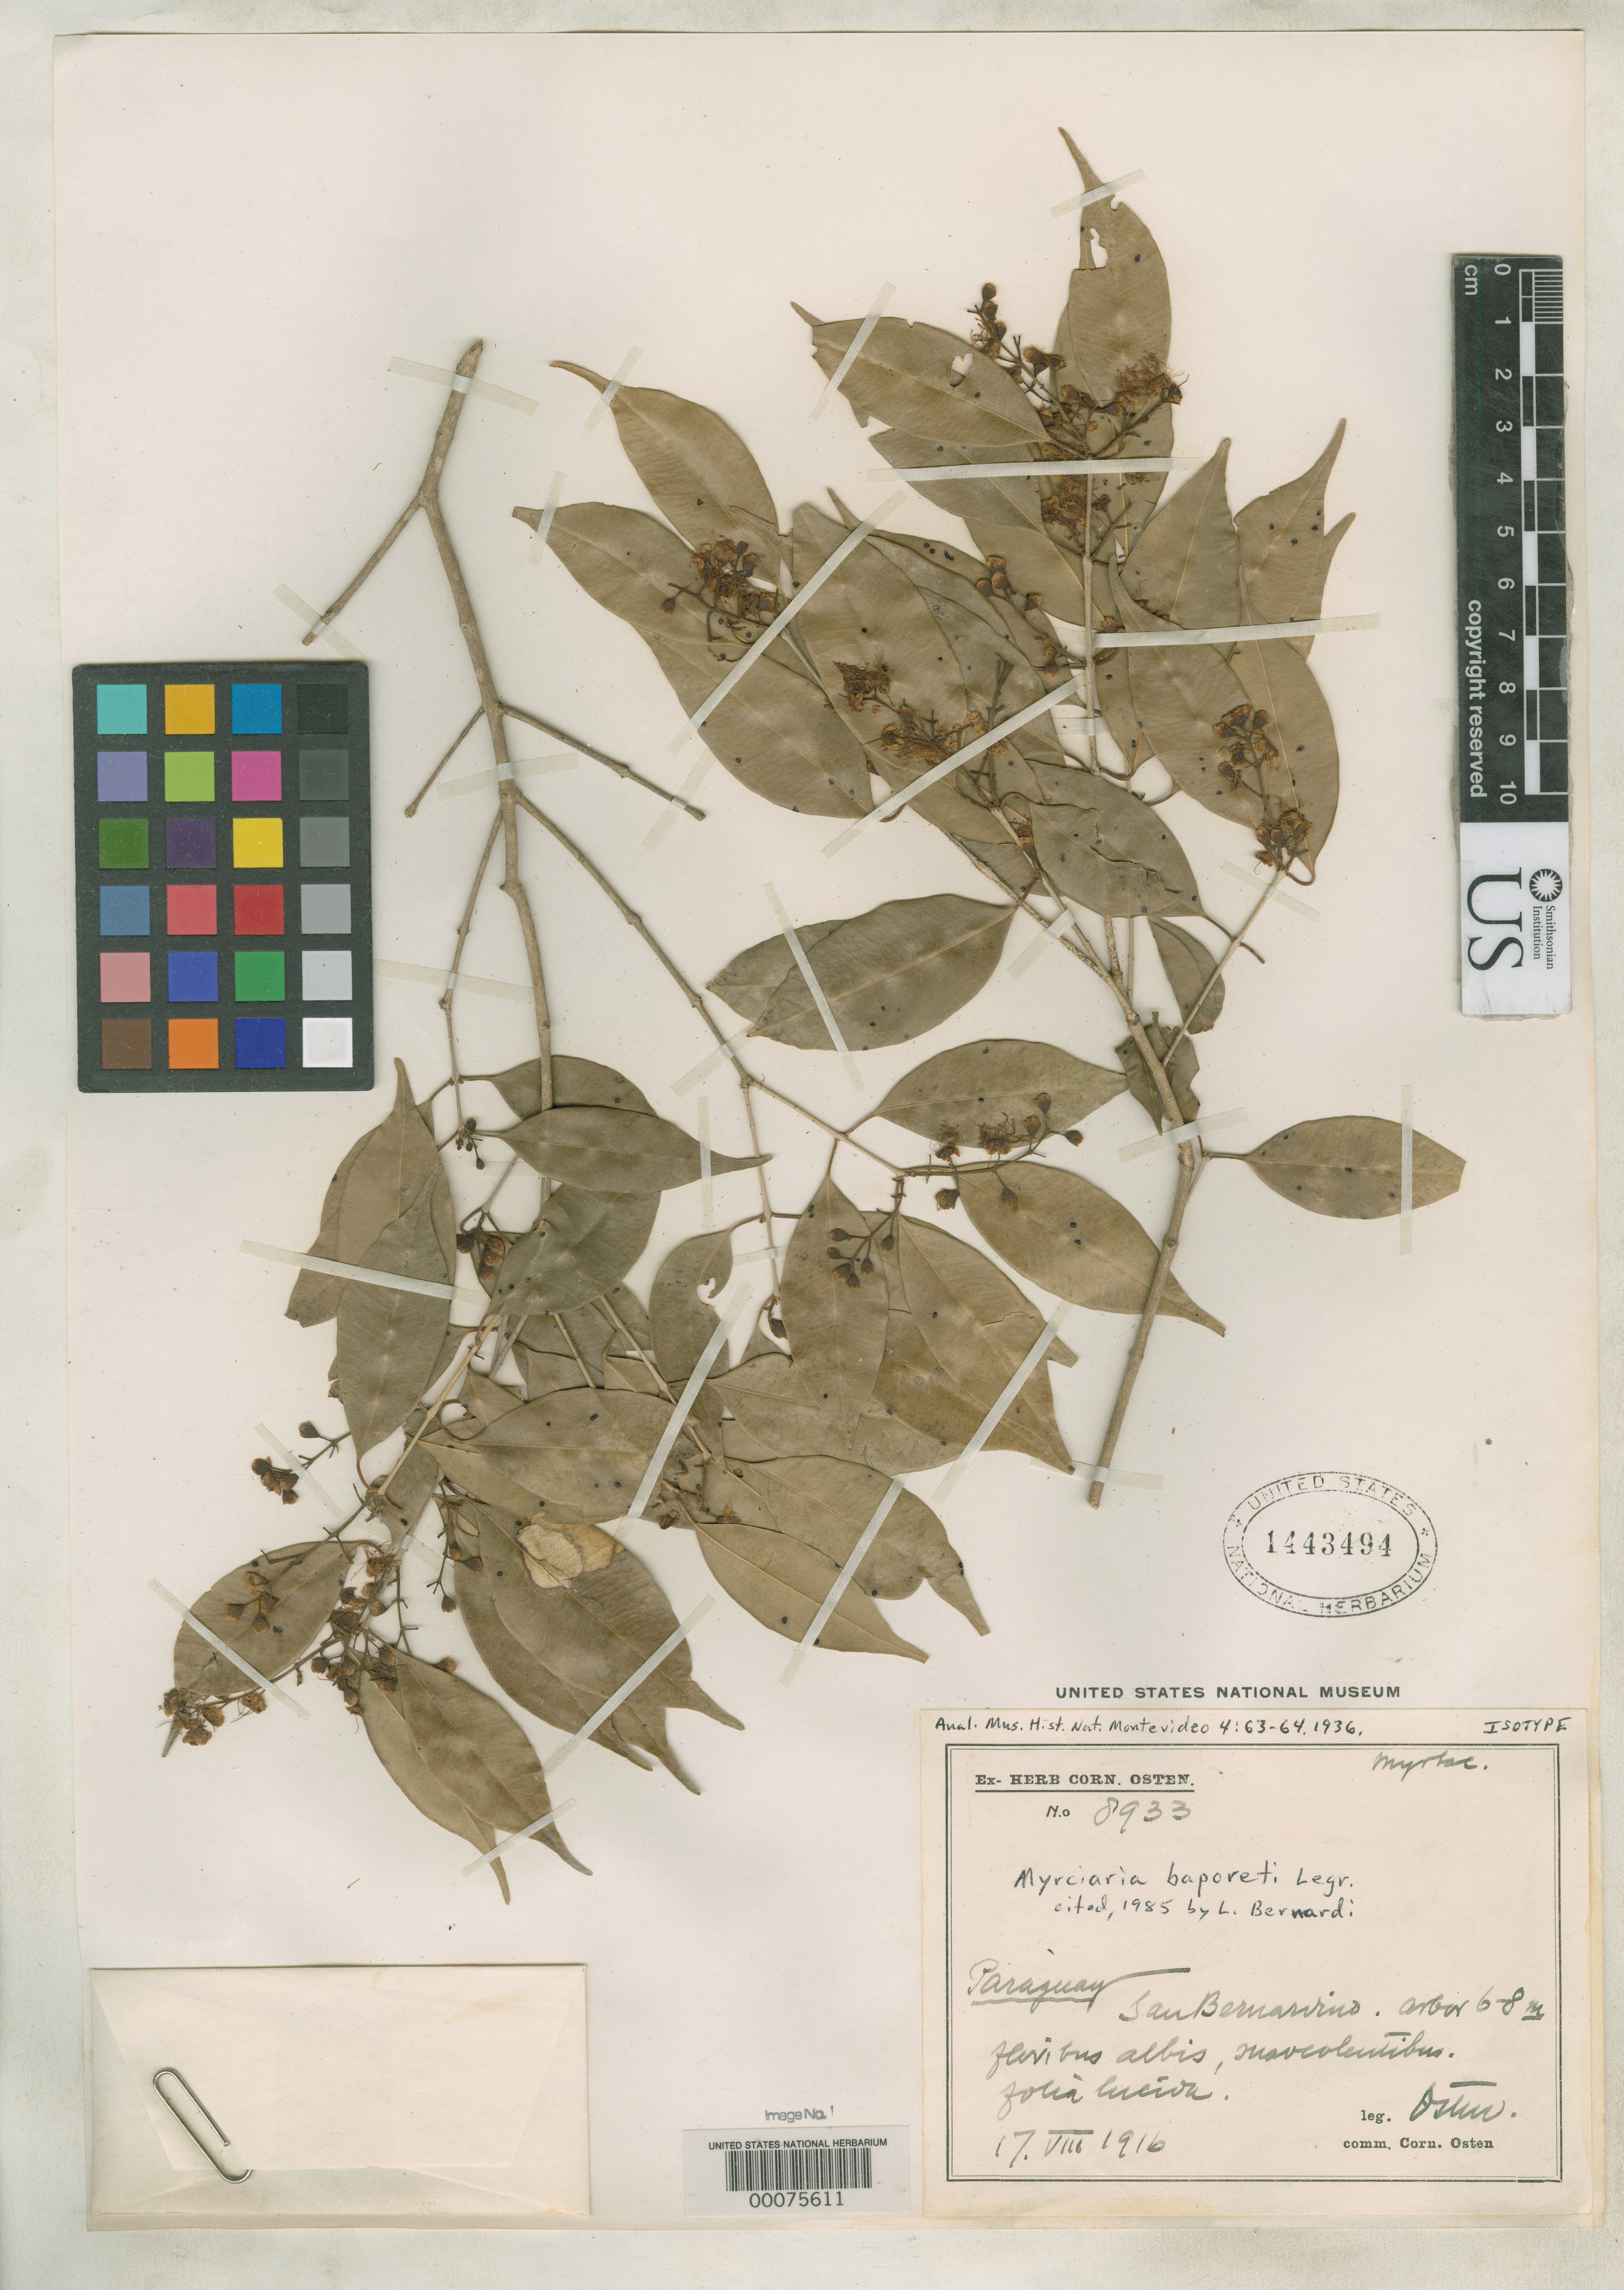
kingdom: Plantae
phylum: Tracheophyta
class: Magnoliopsida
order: Myrtales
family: Myrtaceae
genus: Myrciaria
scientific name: Myrciaria baporeti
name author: D. Legrand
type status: Isotype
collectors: C. Osten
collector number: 8933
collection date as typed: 17 Aug 1916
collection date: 1916-08-17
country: Paraguay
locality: San Bernarino.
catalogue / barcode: US 1443494